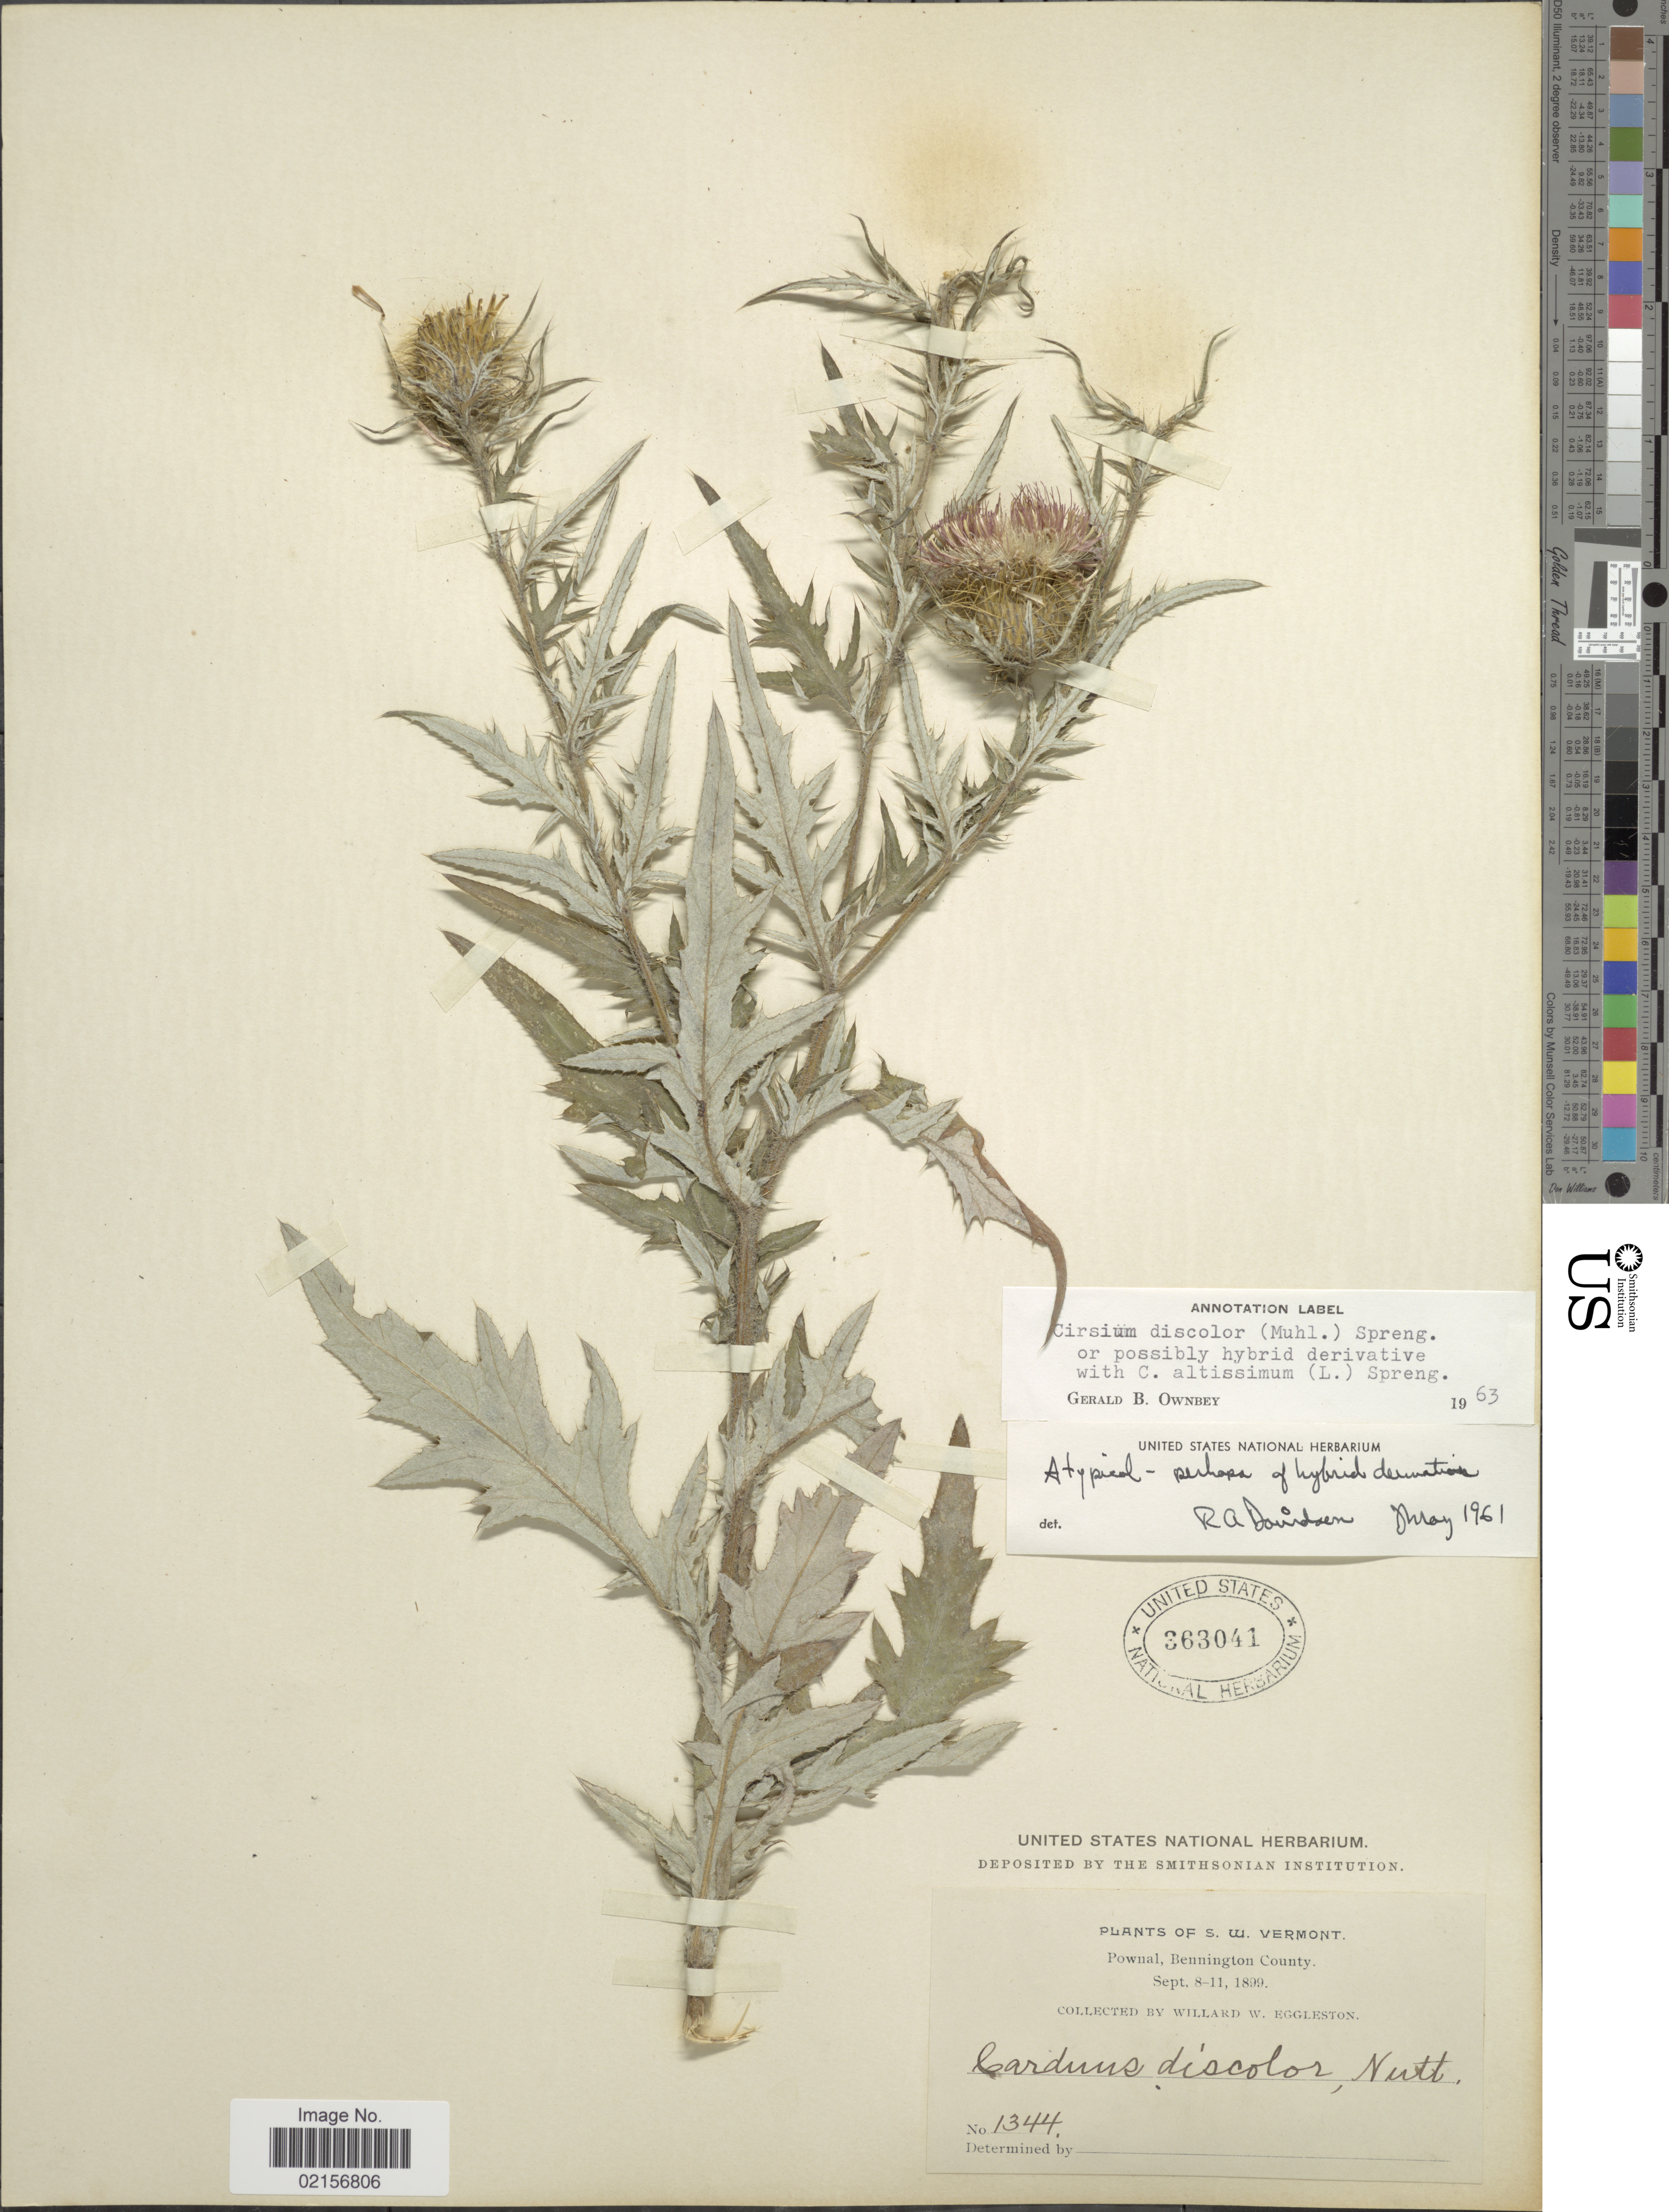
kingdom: Plantae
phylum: Tracheophyta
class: Magnoliopsida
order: Asterales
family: Asteraceae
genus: Cirsium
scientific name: Cirsium discolor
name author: (Muhl. ex Willd.) Spreng.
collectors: W. W. Eggleston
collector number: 1344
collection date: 1899-09-08/1899-09-11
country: United States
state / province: Vermont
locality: S.W. Vermont, Pownal, Bennington County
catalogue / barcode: US 363041